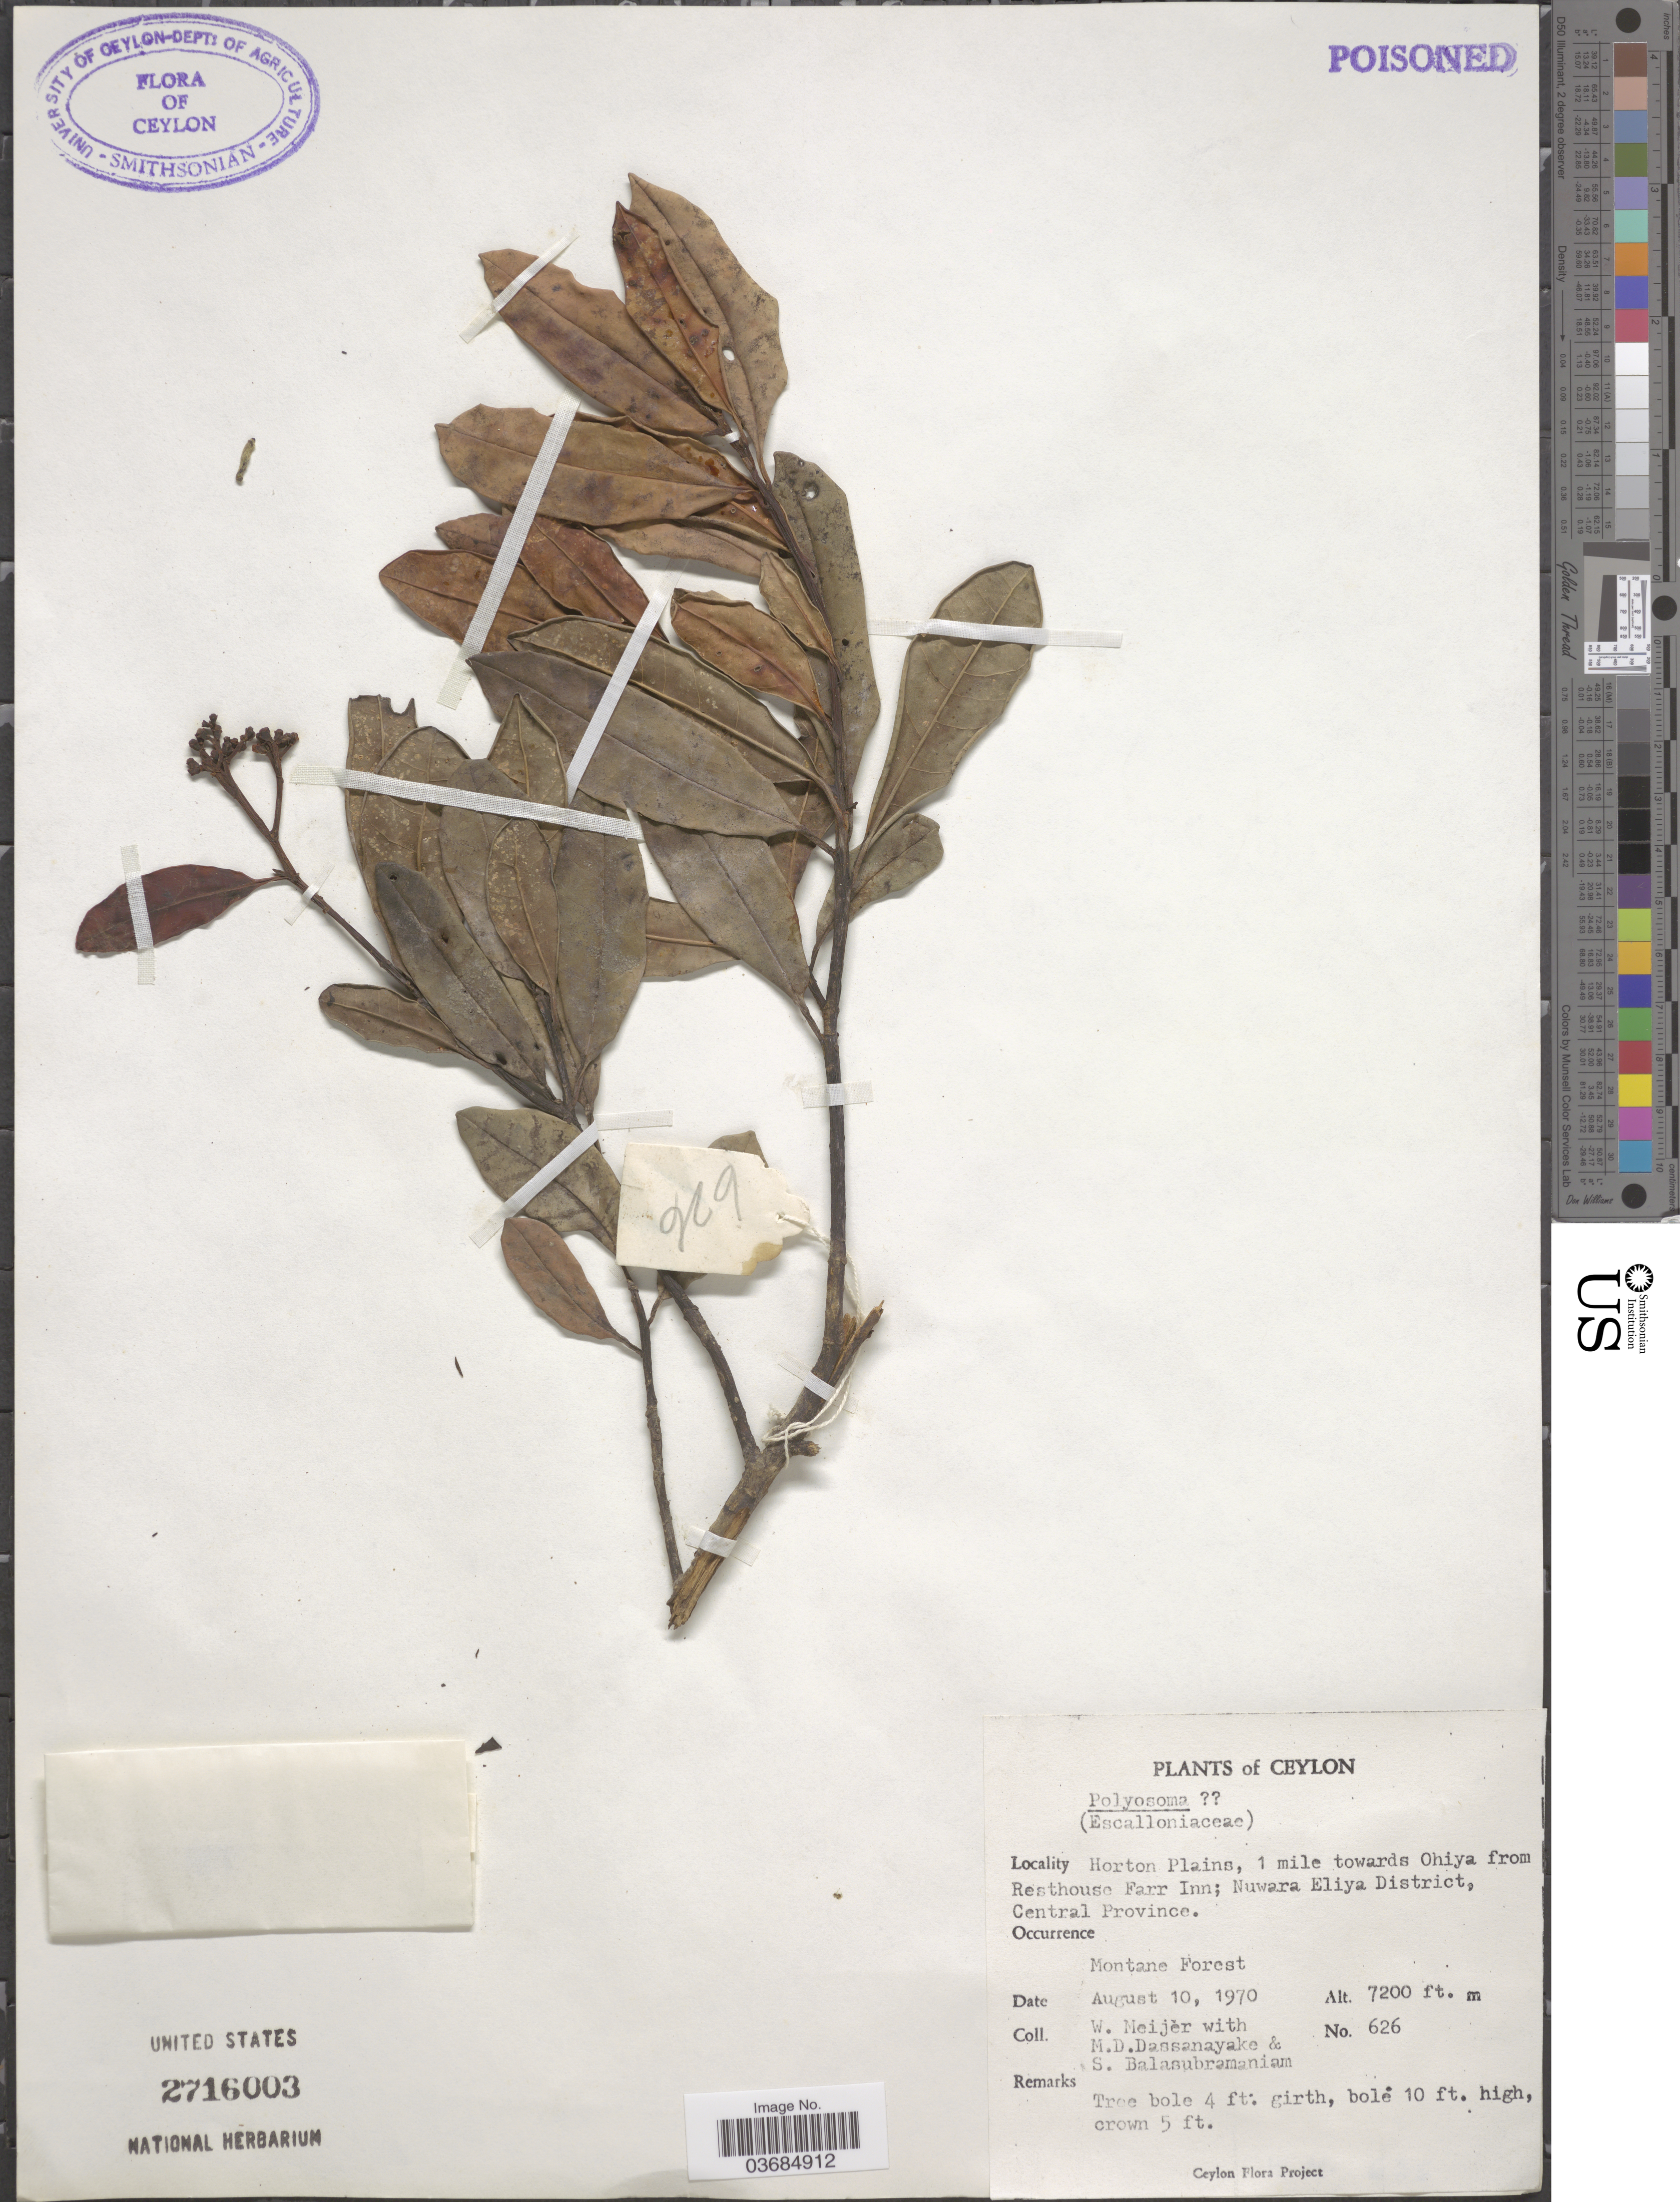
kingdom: Plantae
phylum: Tracheophyta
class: Magnoliopsida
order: Escalloniales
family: Escalloniaceae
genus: Polyosma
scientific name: Polyosma sp.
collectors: W. Meijer, M. D. Dassanayake & S. Balasubramaniam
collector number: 626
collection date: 1970-08-10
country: Sri Lanka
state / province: Central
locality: Ceylon. Horton Plains, 1 mile towards Ohiya from Resthouse Farr Inn; Nuwara Eliya District.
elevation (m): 2195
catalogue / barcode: US 2716003